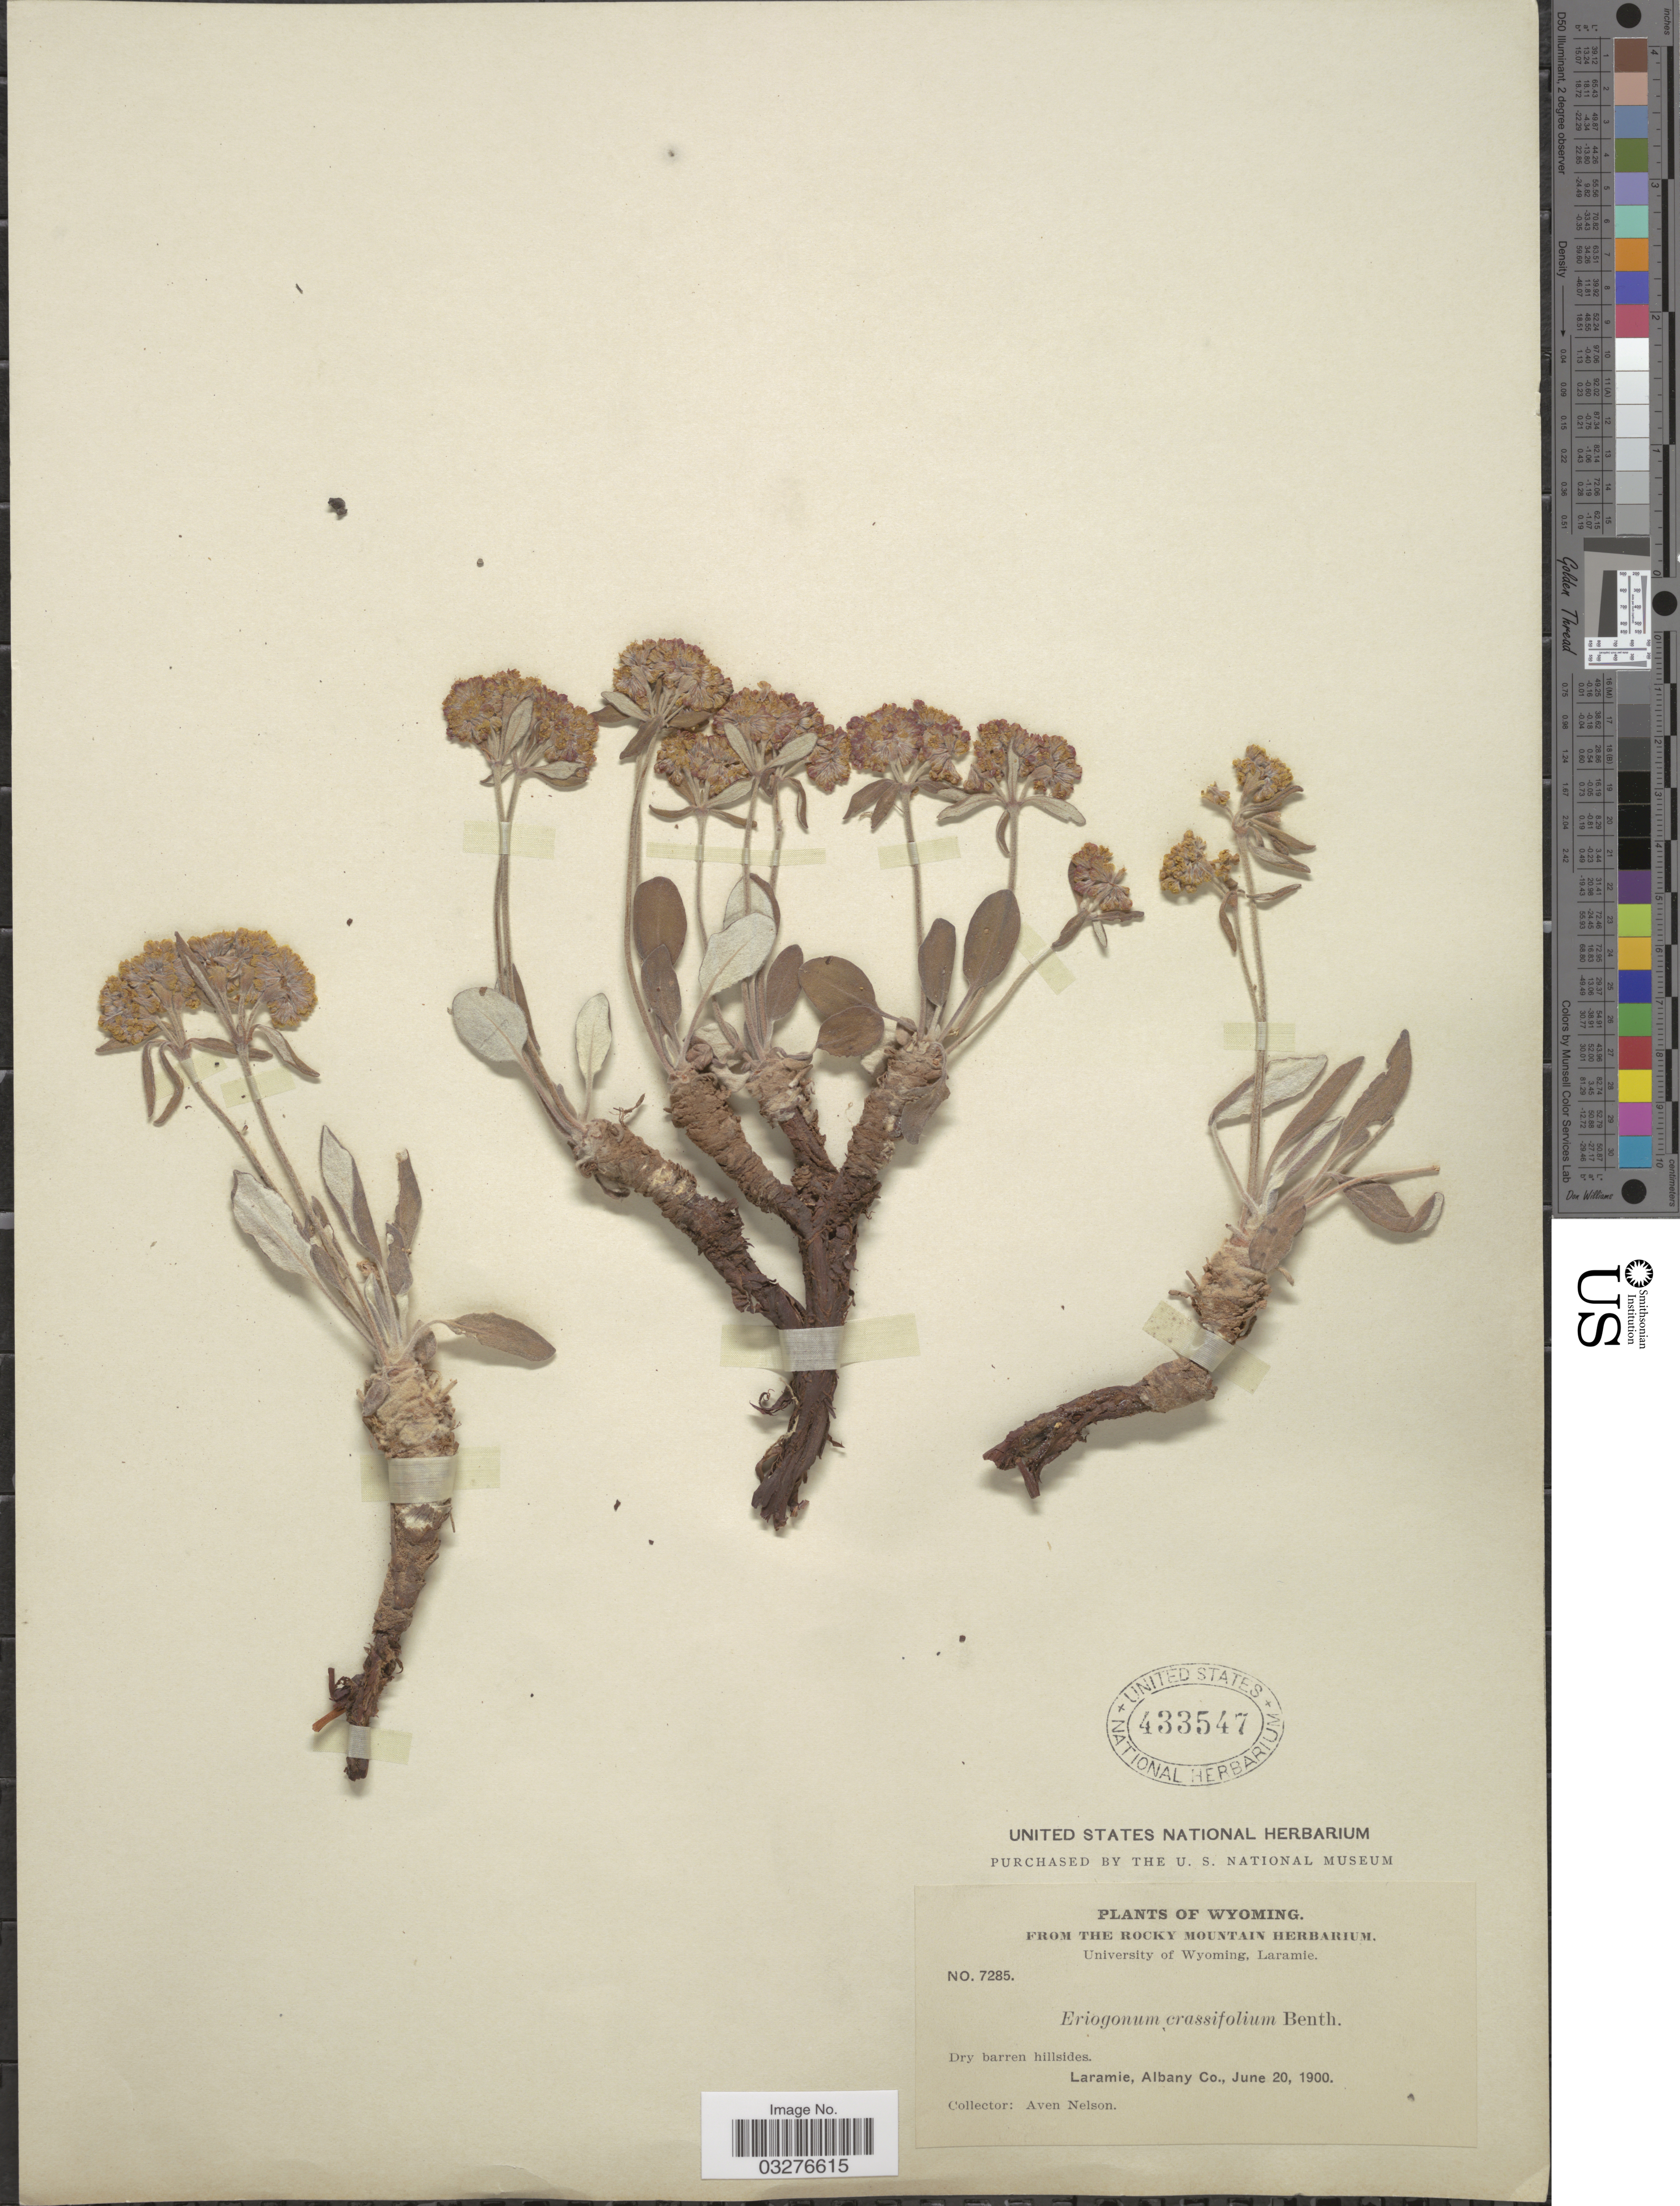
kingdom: Plantae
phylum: Tracheophyta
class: Magnoliopsida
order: Caryophyllales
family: Polygonaceae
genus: Eriogonum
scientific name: Eriogonum flavum var. flavum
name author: Nutt. ex Benth.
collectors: A. Nelson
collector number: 7285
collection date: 1900-06-20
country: United States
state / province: Wyoming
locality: Laramie, Albany Co.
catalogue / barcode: US 433547